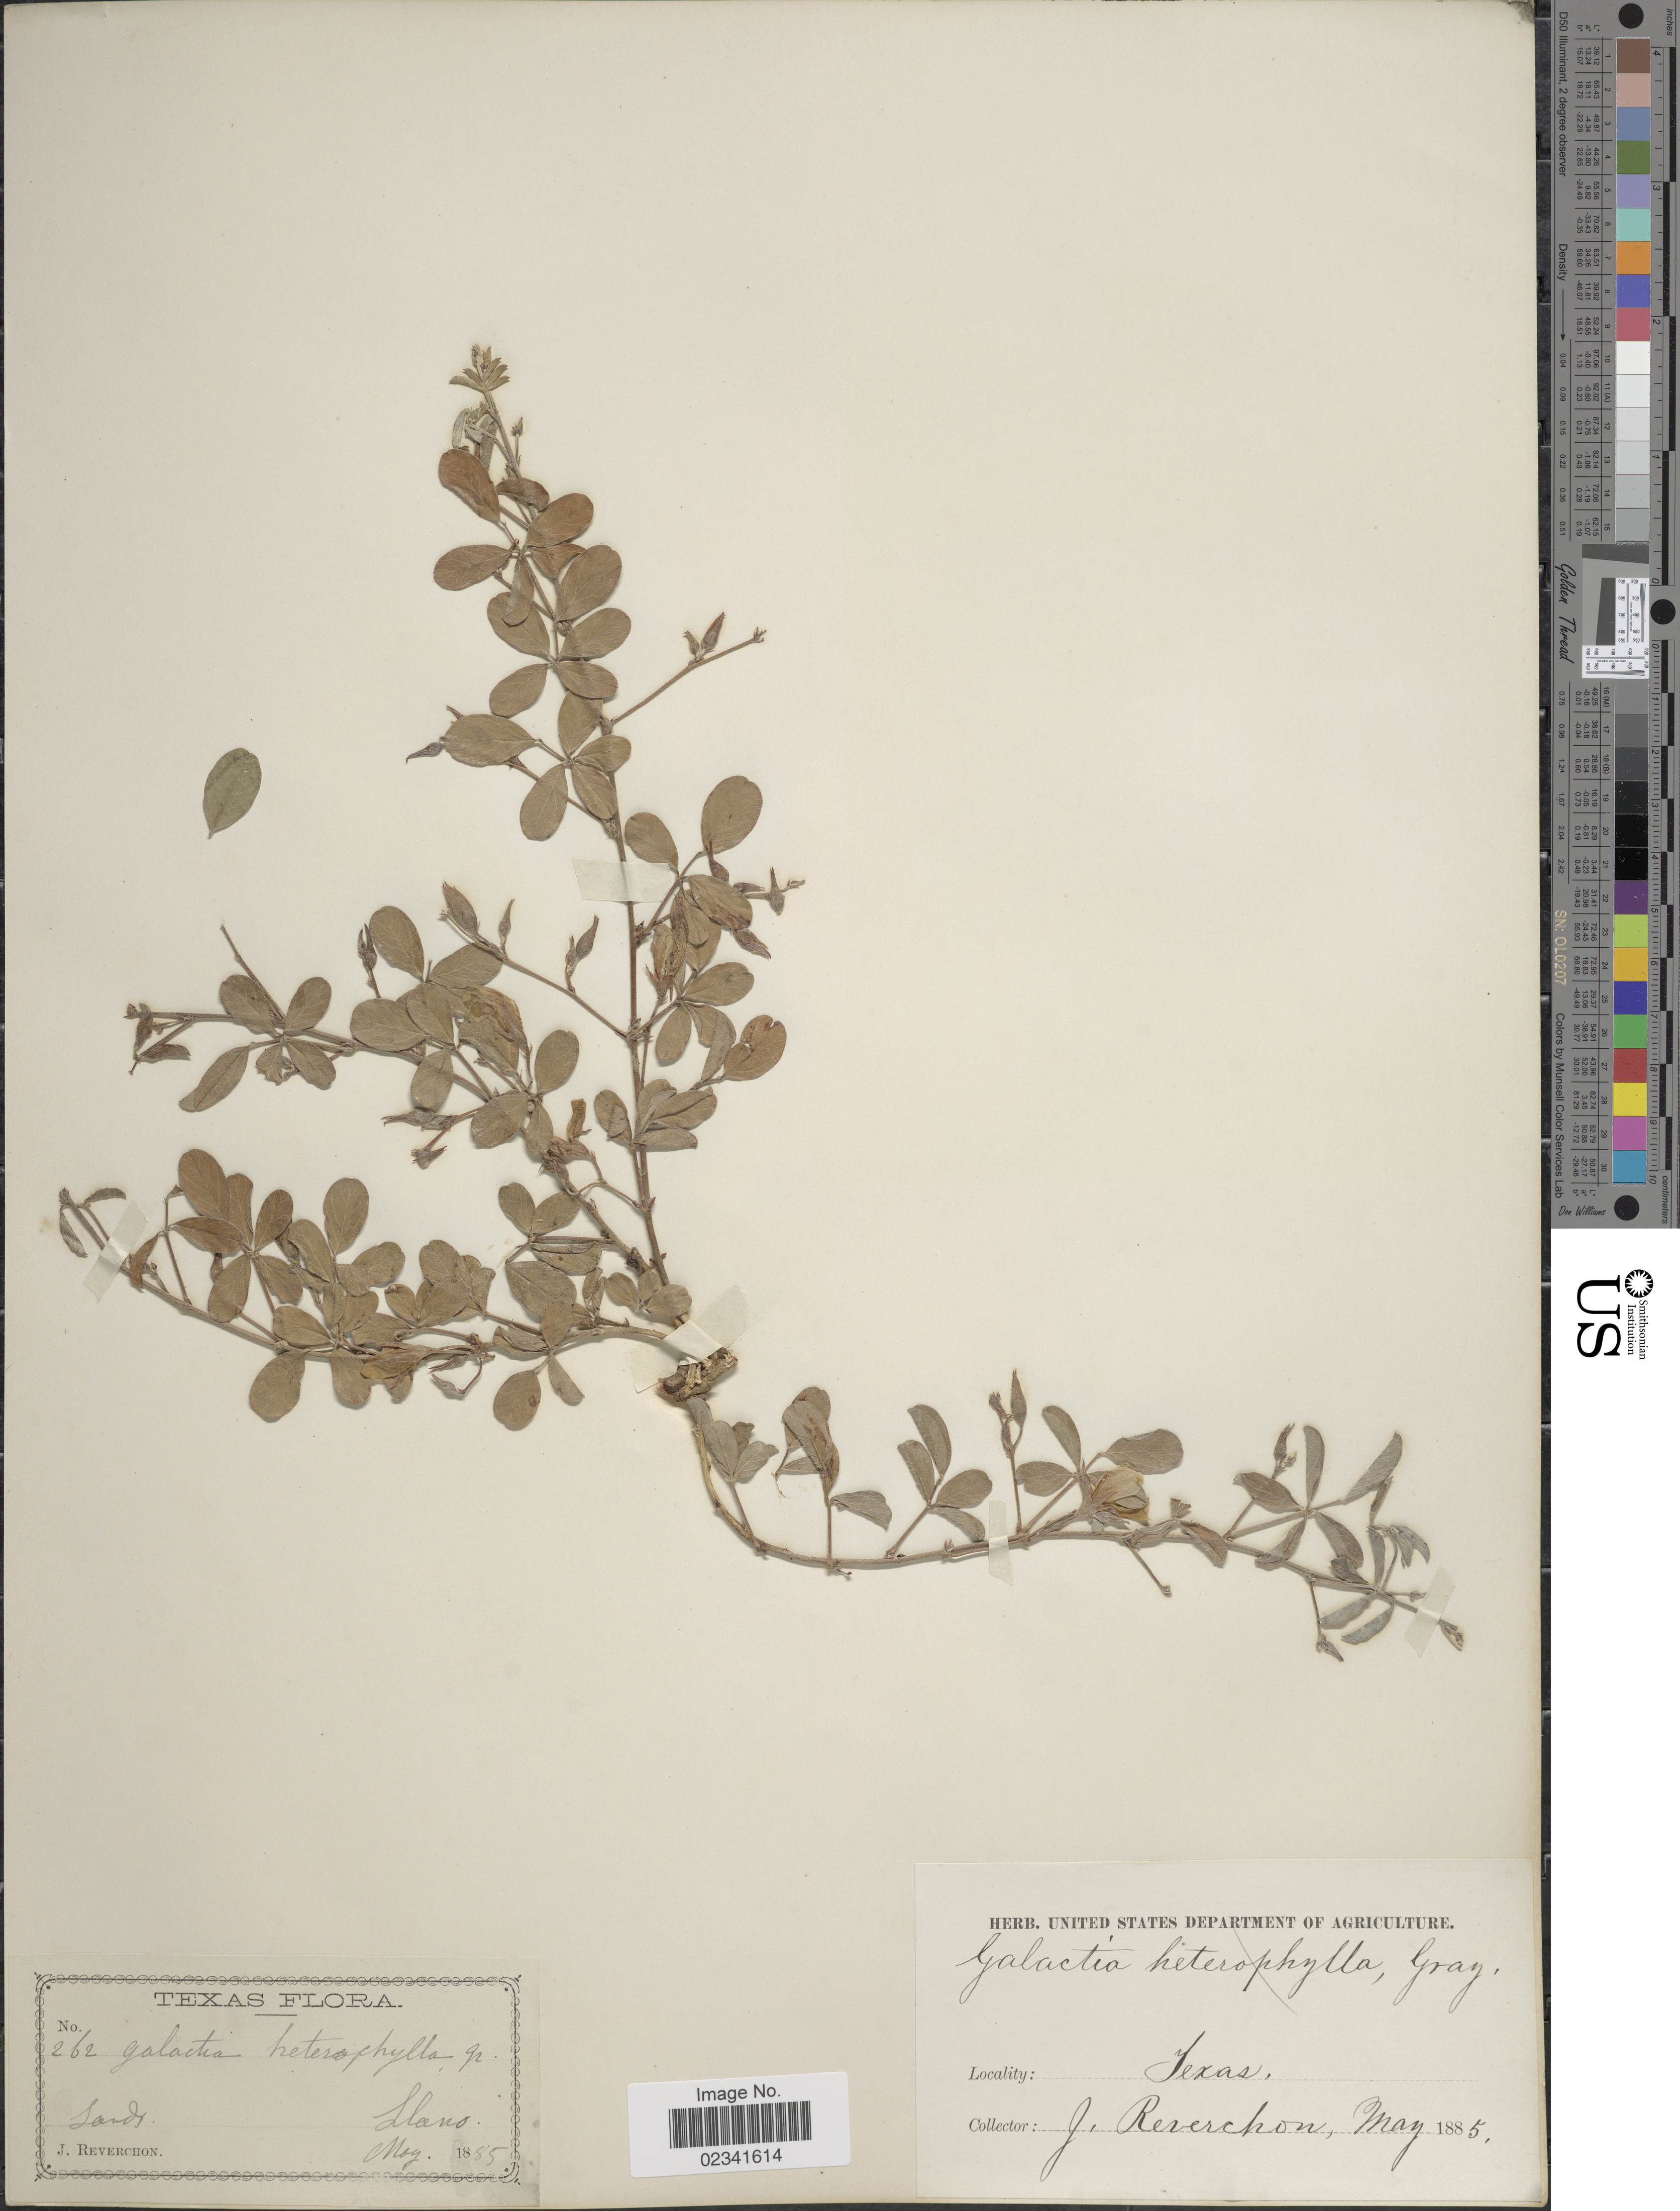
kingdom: Plantae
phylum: Tracheophyta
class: Magnoliopsida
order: Fabales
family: Fabaceae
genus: Galactia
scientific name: Galactia grayi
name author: Vail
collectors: J. Reverchon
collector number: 262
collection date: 1855-05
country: United States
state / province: Texas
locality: Llano